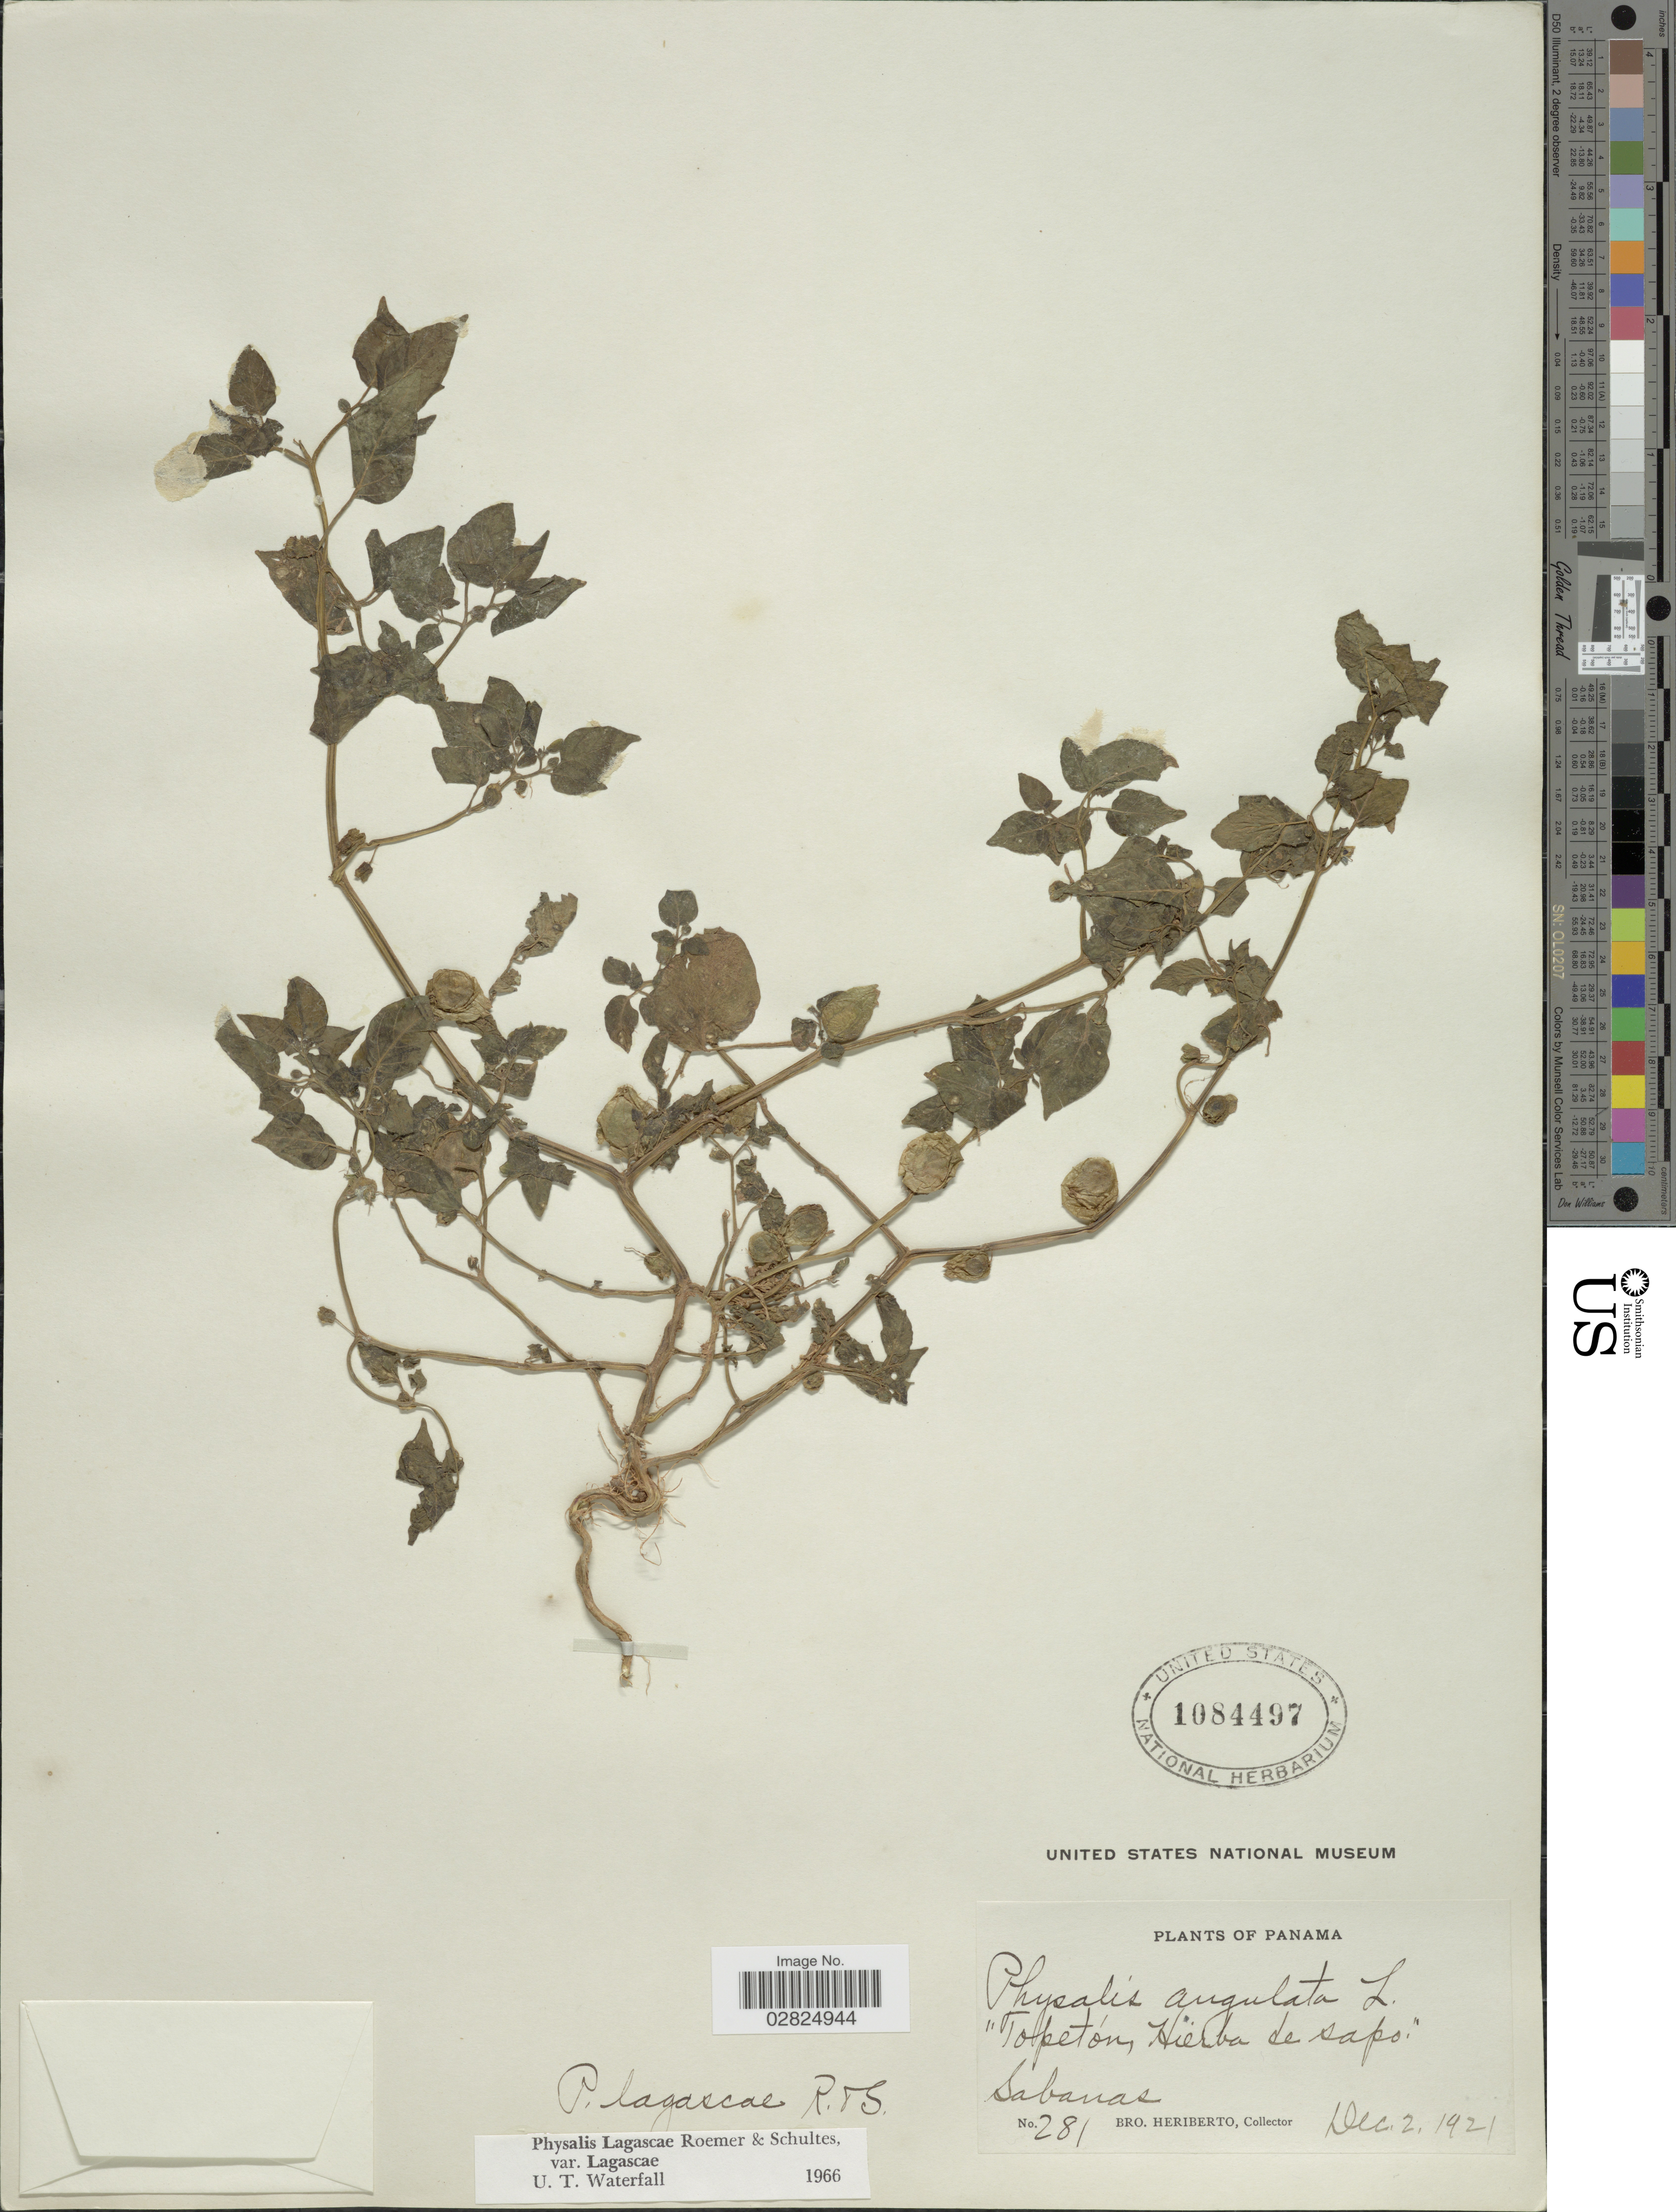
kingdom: Plantae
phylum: Tracheophyta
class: Magnoliopsida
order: Solanales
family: Solanaceae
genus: Physalis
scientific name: Physalis lagascae var. glabrescens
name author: O.E. Schulz in Urb.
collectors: B. Heriberto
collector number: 281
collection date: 1921-12-02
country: Panama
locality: Sabanas.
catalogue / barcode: US 1084497